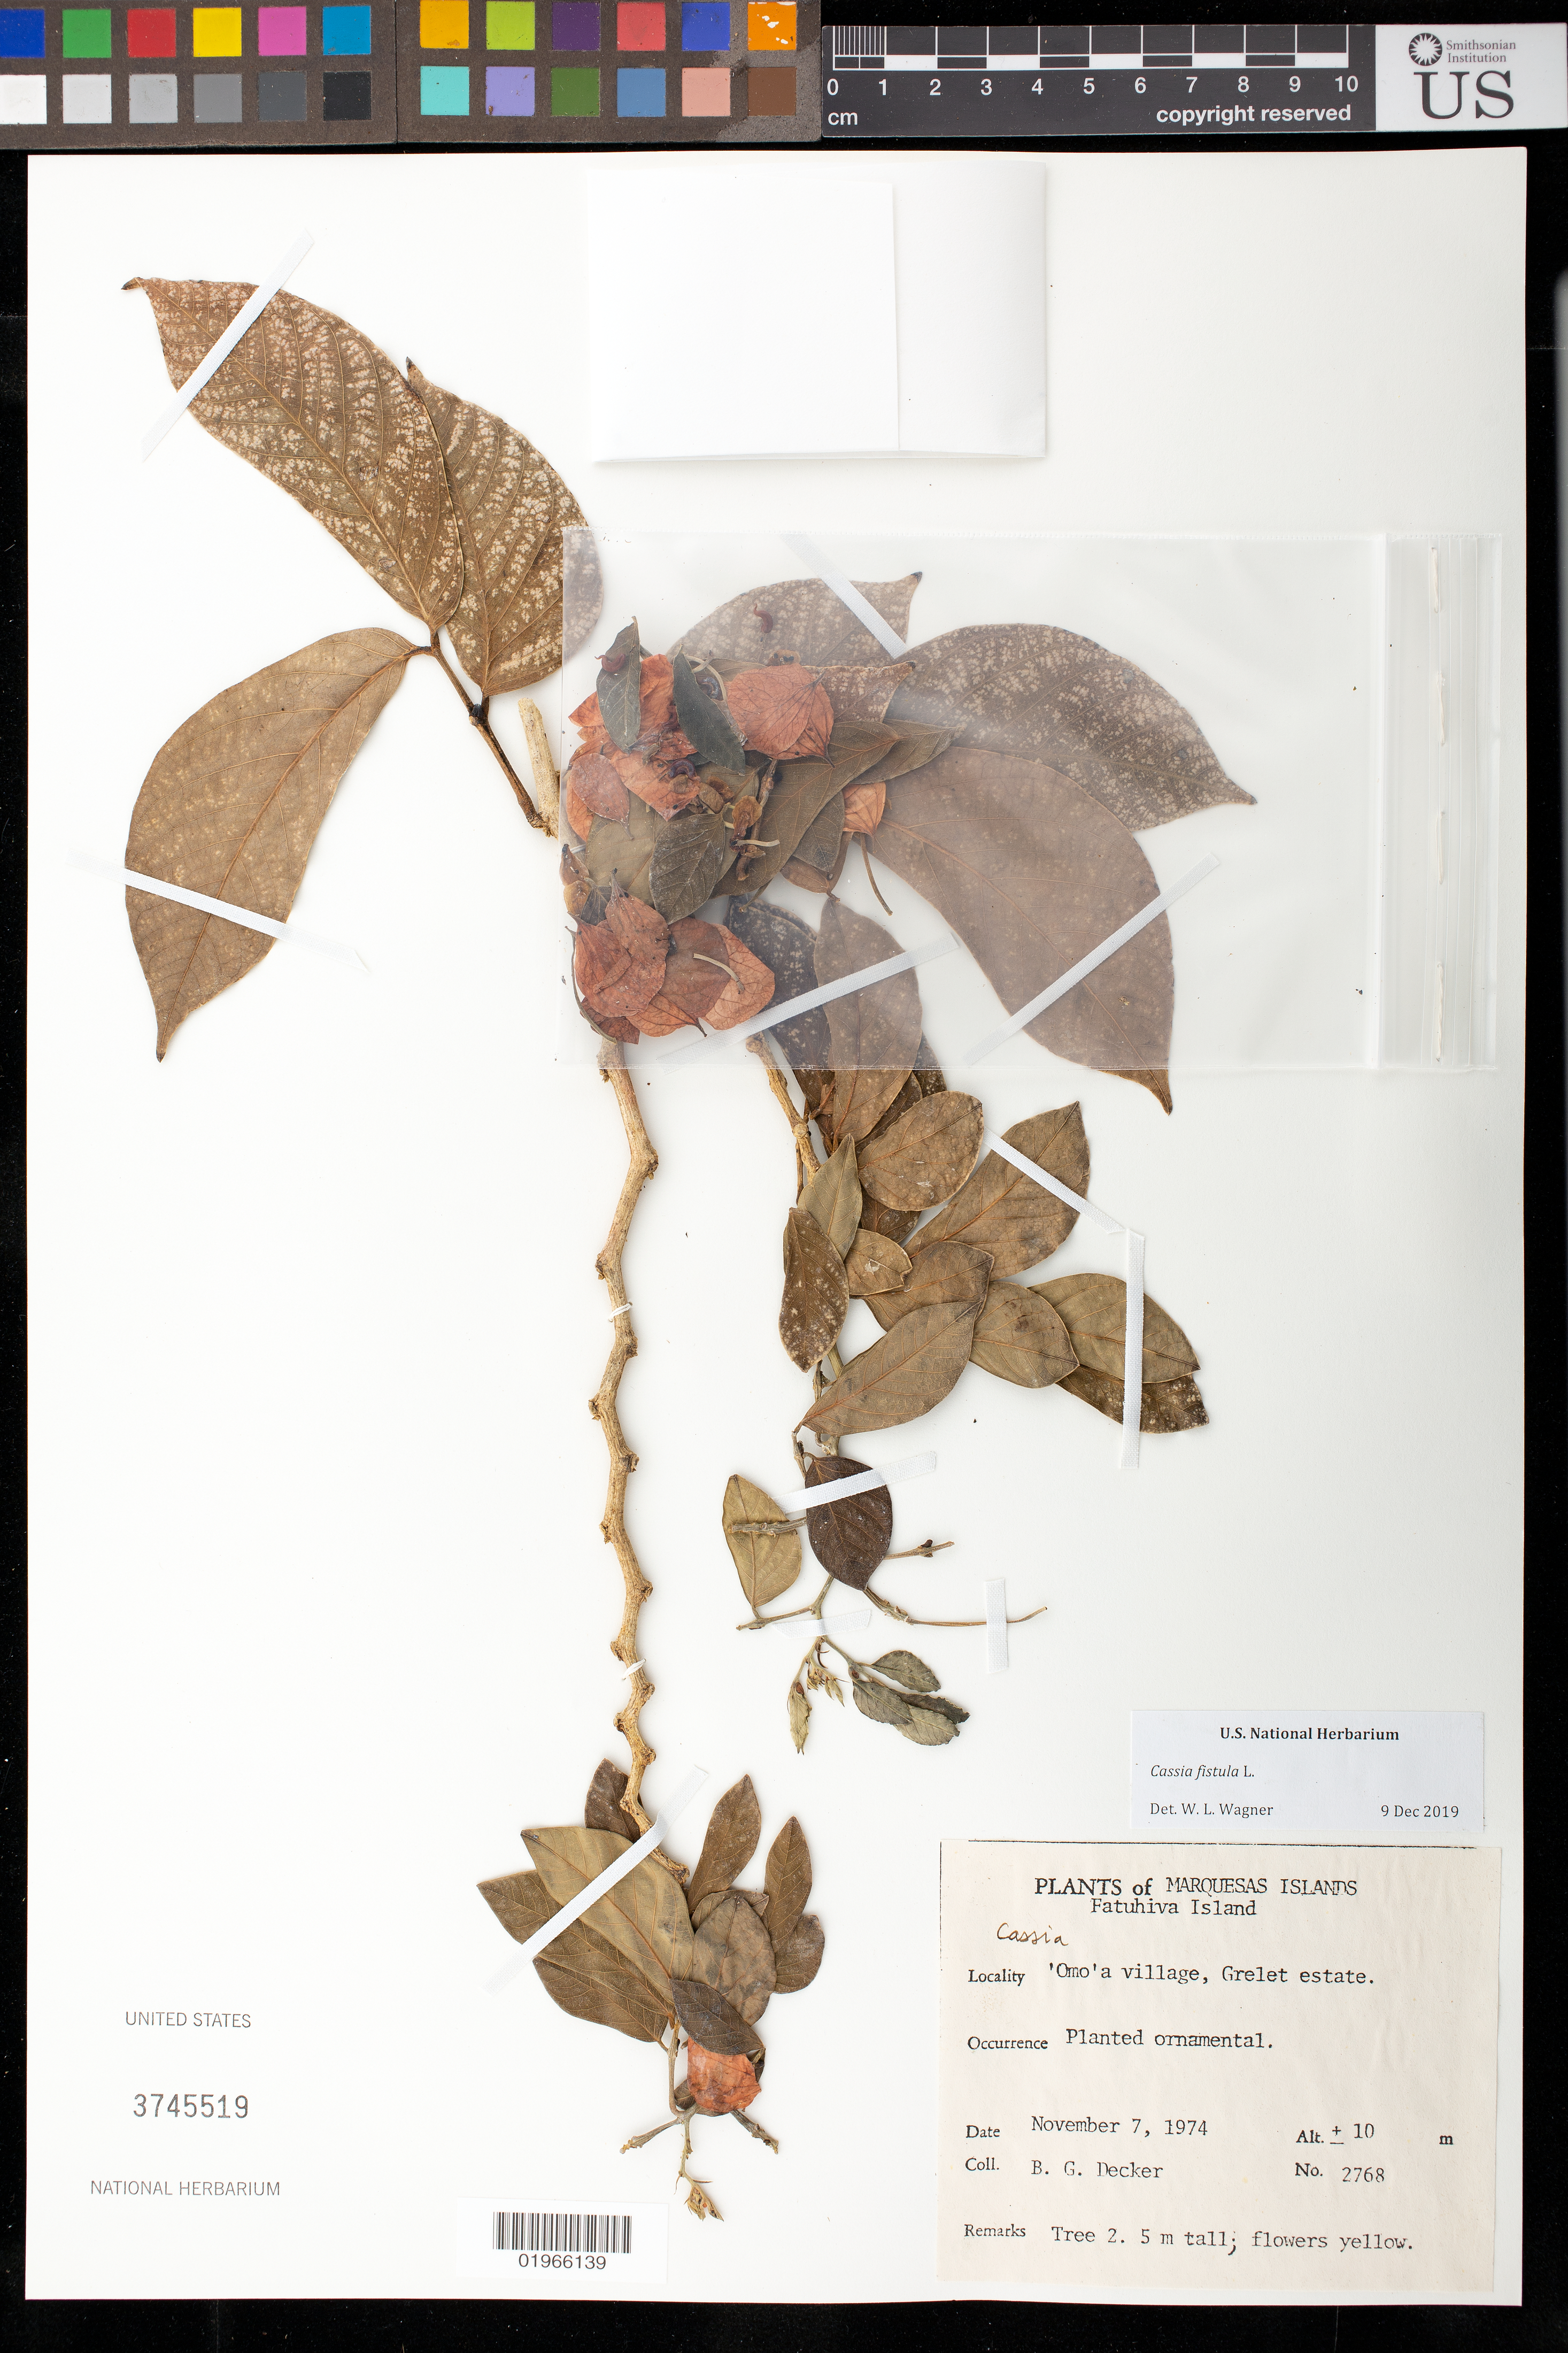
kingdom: Plantae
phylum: Tracheophyta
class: Magnoliopsida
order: Fabales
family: Fabaceae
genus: Cassia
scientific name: Cassia fistula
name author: L.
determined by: Wagner, W. L., (BOT), Smithsonian Institution - National Museum of Natural History (UNITED STATES)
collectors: B. G. Decker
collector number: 2768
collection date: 1974-11-07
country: French Polynesia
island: Fatu Hiva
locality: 'Omo'a village, Grelet estate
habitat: Planted ornamental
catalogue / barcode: US 3745519